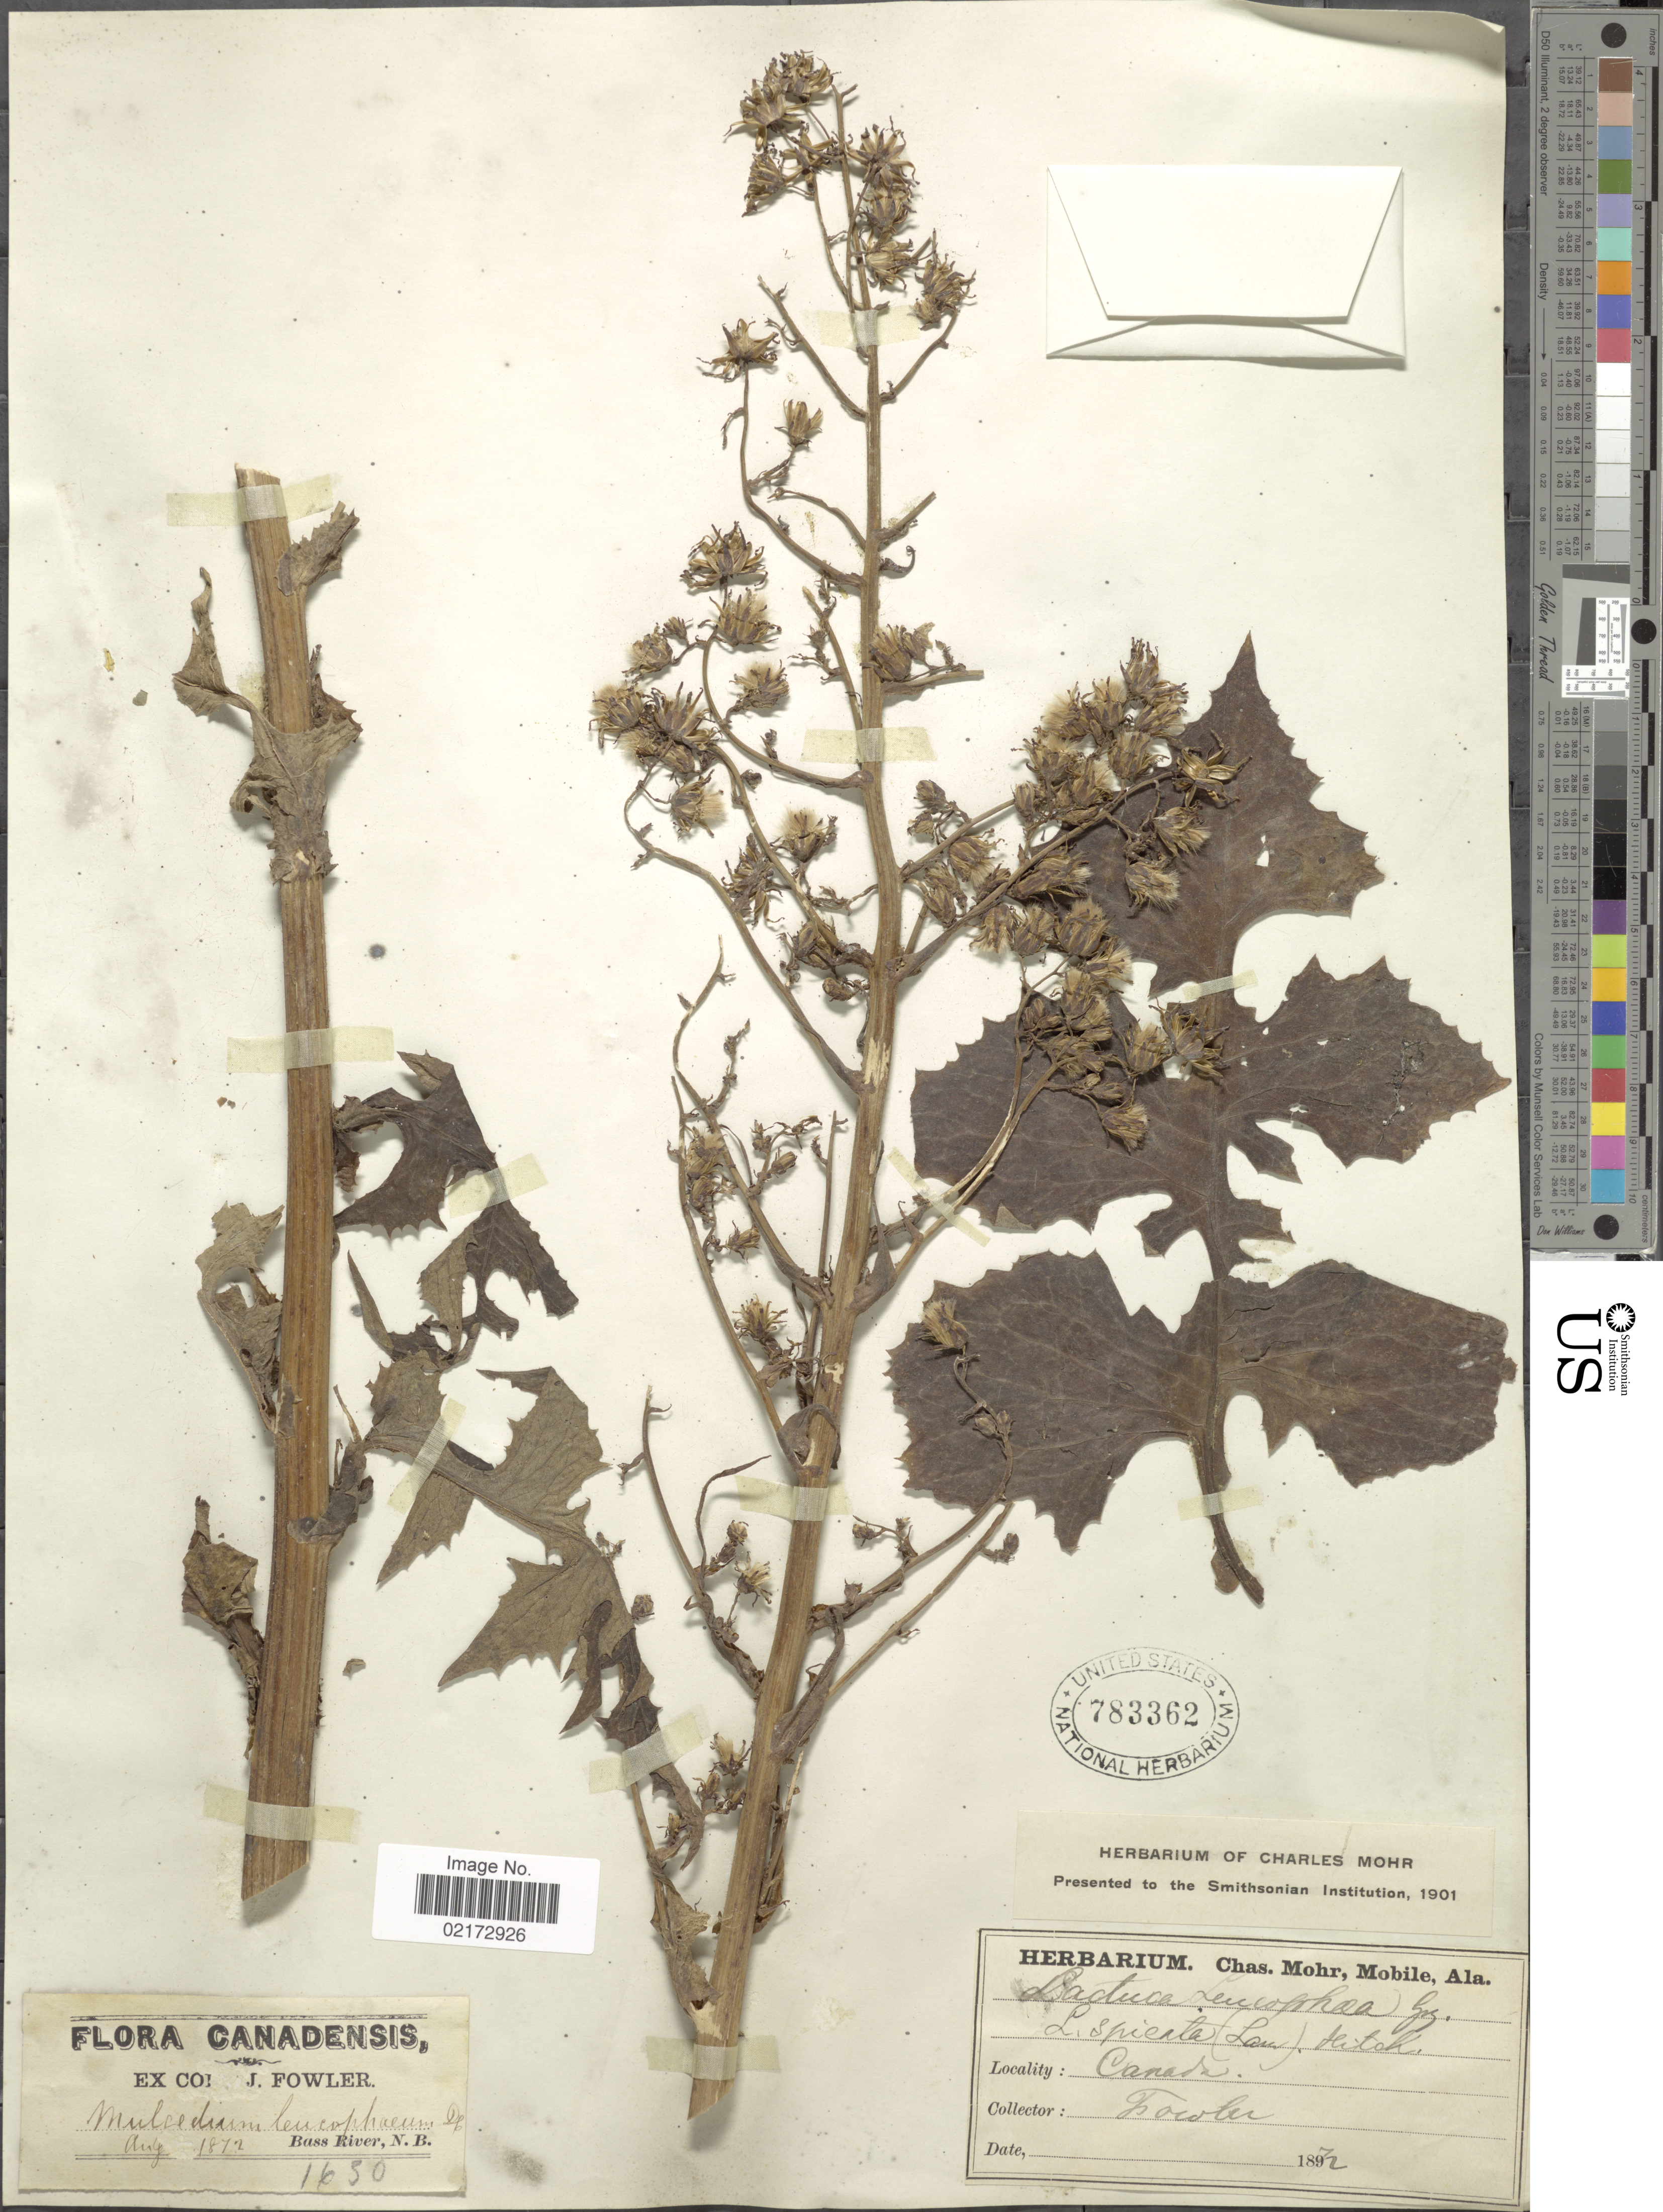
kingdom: Plantae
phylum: Tracheophyta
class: Magnoliopsida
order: Asterales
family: Asteraceae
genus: Lactuca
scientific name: Lactuca biennis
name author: (Moench) Fernald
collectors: J. P. Fowler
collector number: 1650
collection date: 1872-08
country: Canada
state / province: New Brunswick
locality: Bass River, N. B.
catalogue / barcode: US 783362